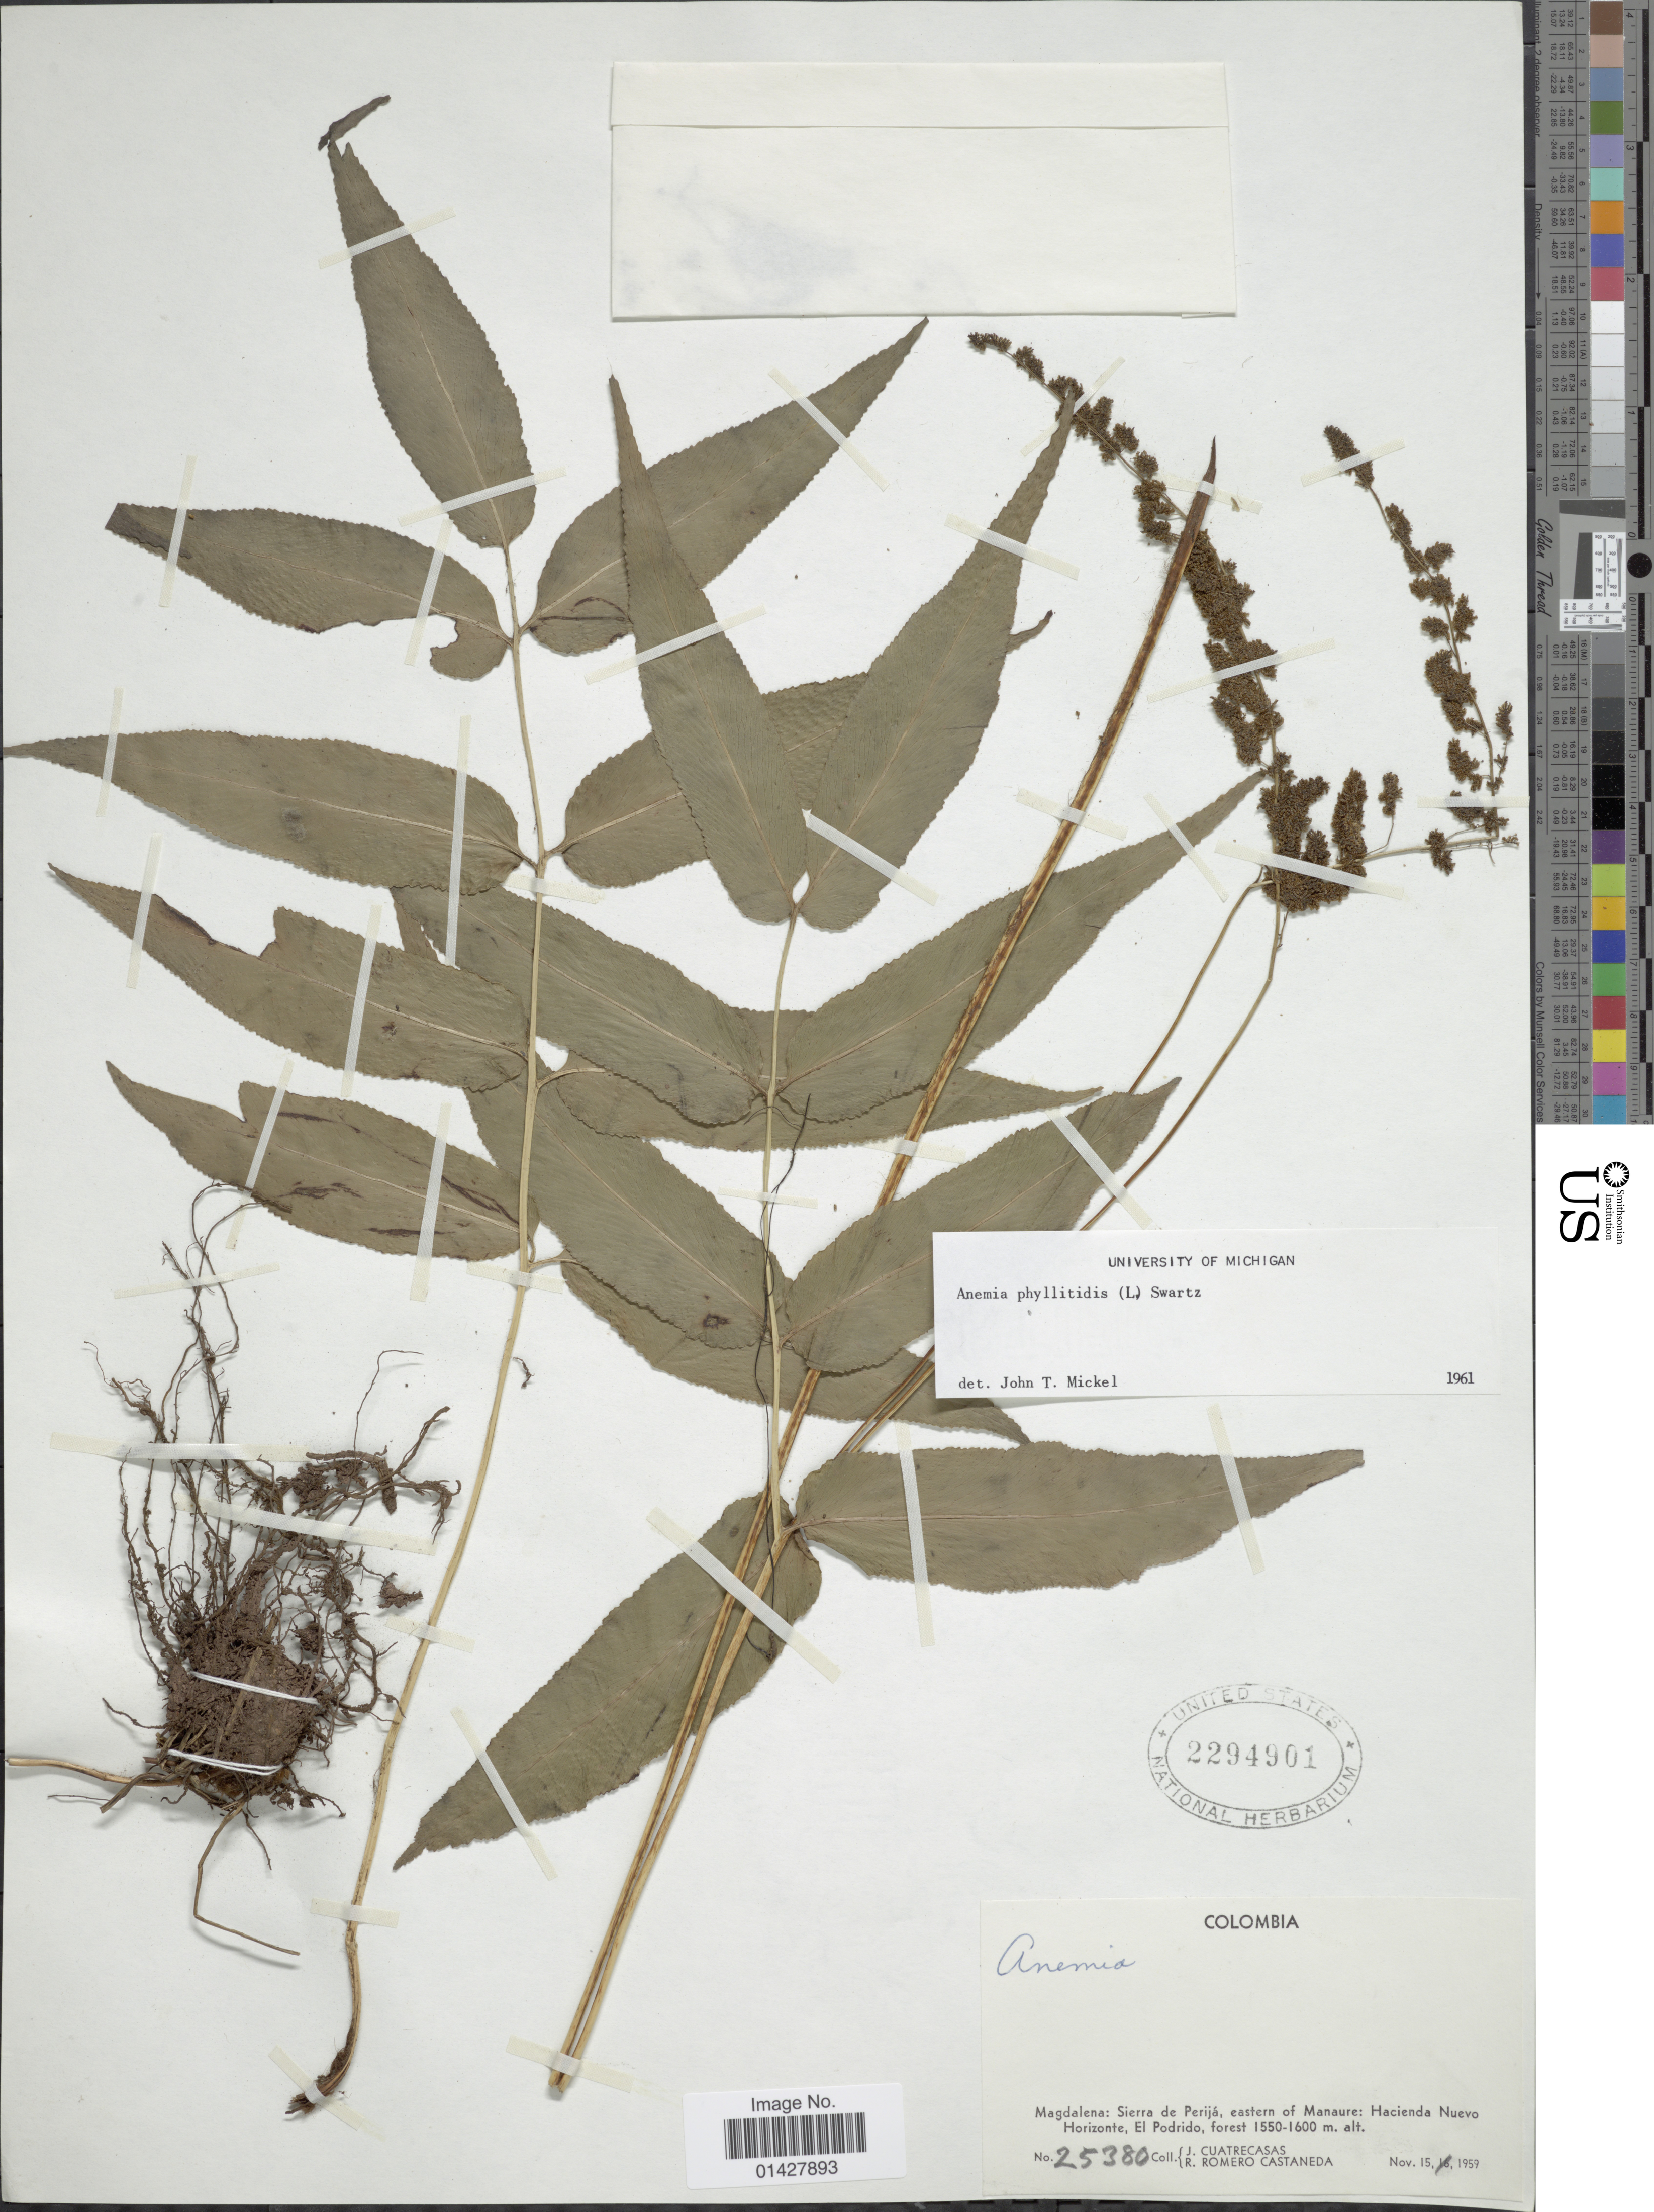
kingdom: Plantae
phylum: Tracheophyta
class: Polypodiopsida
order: Schizaeales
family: Anemiaceae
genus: Anemia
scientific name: Anemia phyllitidis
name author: (L.) Sw.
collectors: J. Cuatrecasas & R. Romero Castañeda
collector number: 25380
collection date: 1959-11-15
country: Colombia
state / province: Magdalena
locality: Sierra de Perijá, eastern of Manaure: Hacienda Nuevo Horizonte, El Podrido, forest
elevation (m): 1550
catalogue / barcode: US 2294901